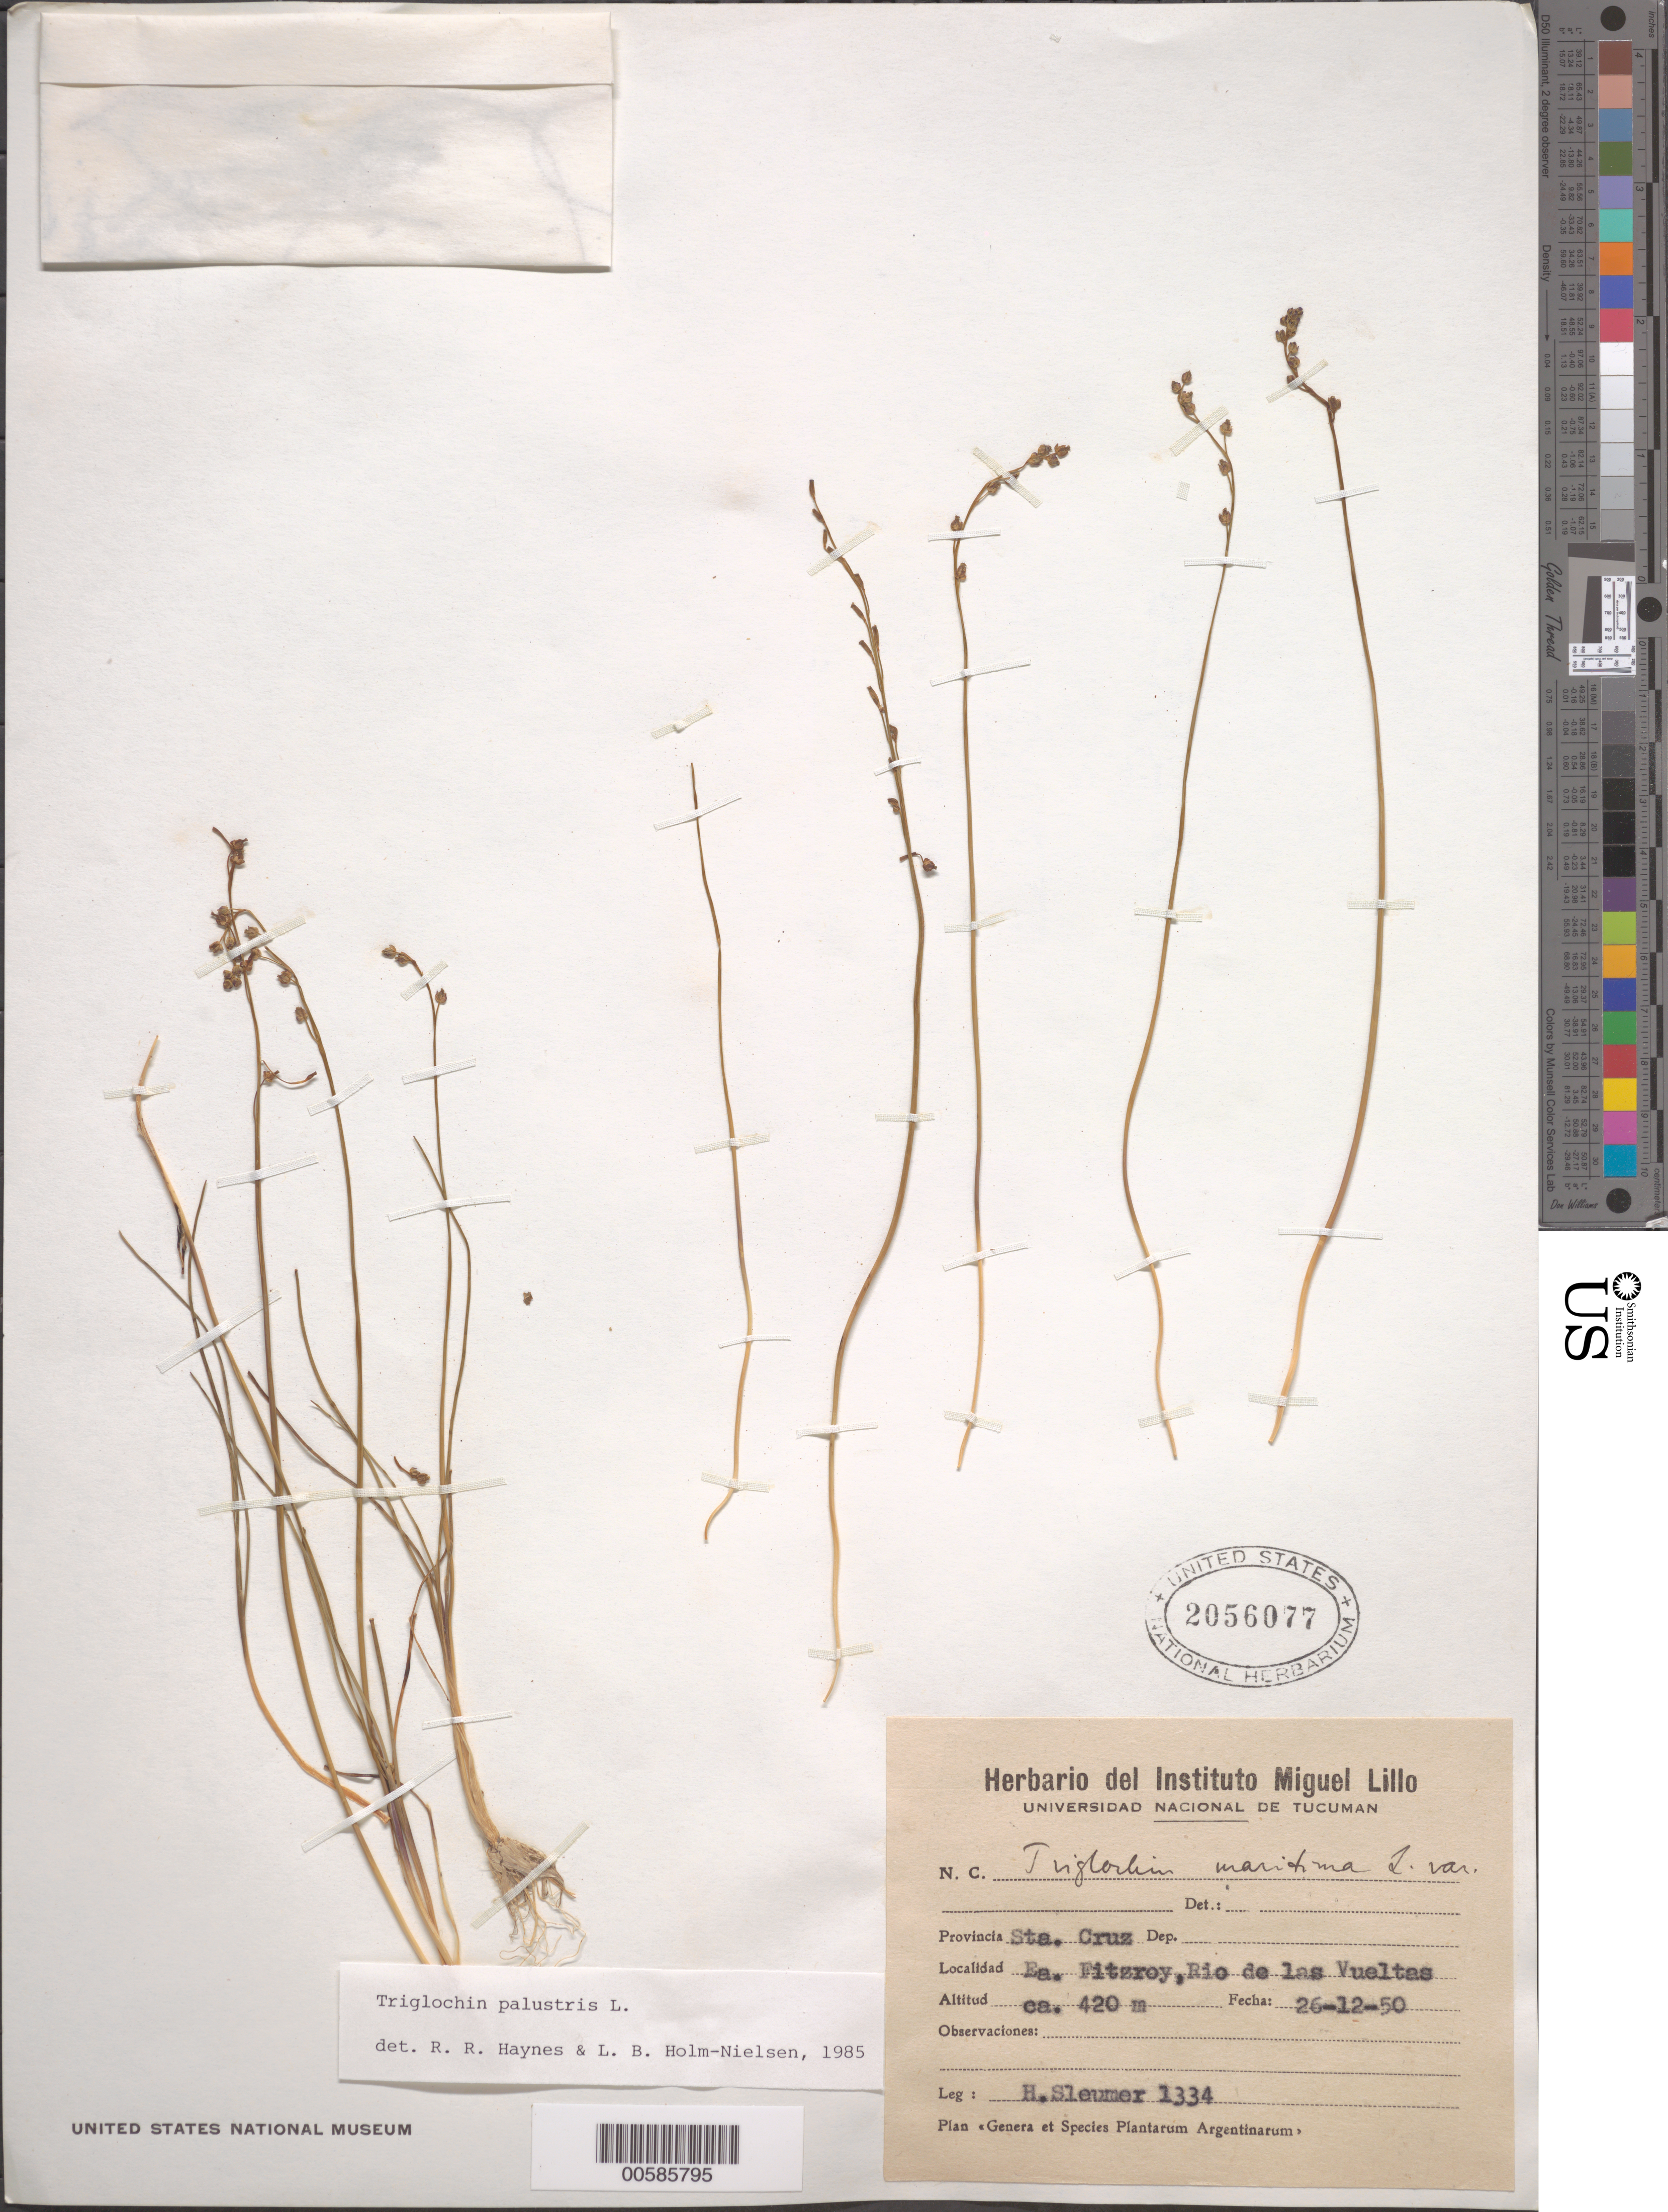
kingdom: Plantae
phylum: Tracheophyta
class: Liliopsida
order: Alismatales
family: Juncaginaceae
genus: Triglochin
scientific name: Triglochin palustris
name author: L.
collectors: H. O. Sleumer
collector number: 1334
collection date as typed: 26 Nov 1950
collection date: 1950-11-26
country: Argentina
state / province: Santa Cruz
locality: Fitzroy, Rio de las Vueltas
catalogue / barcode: US 2056077